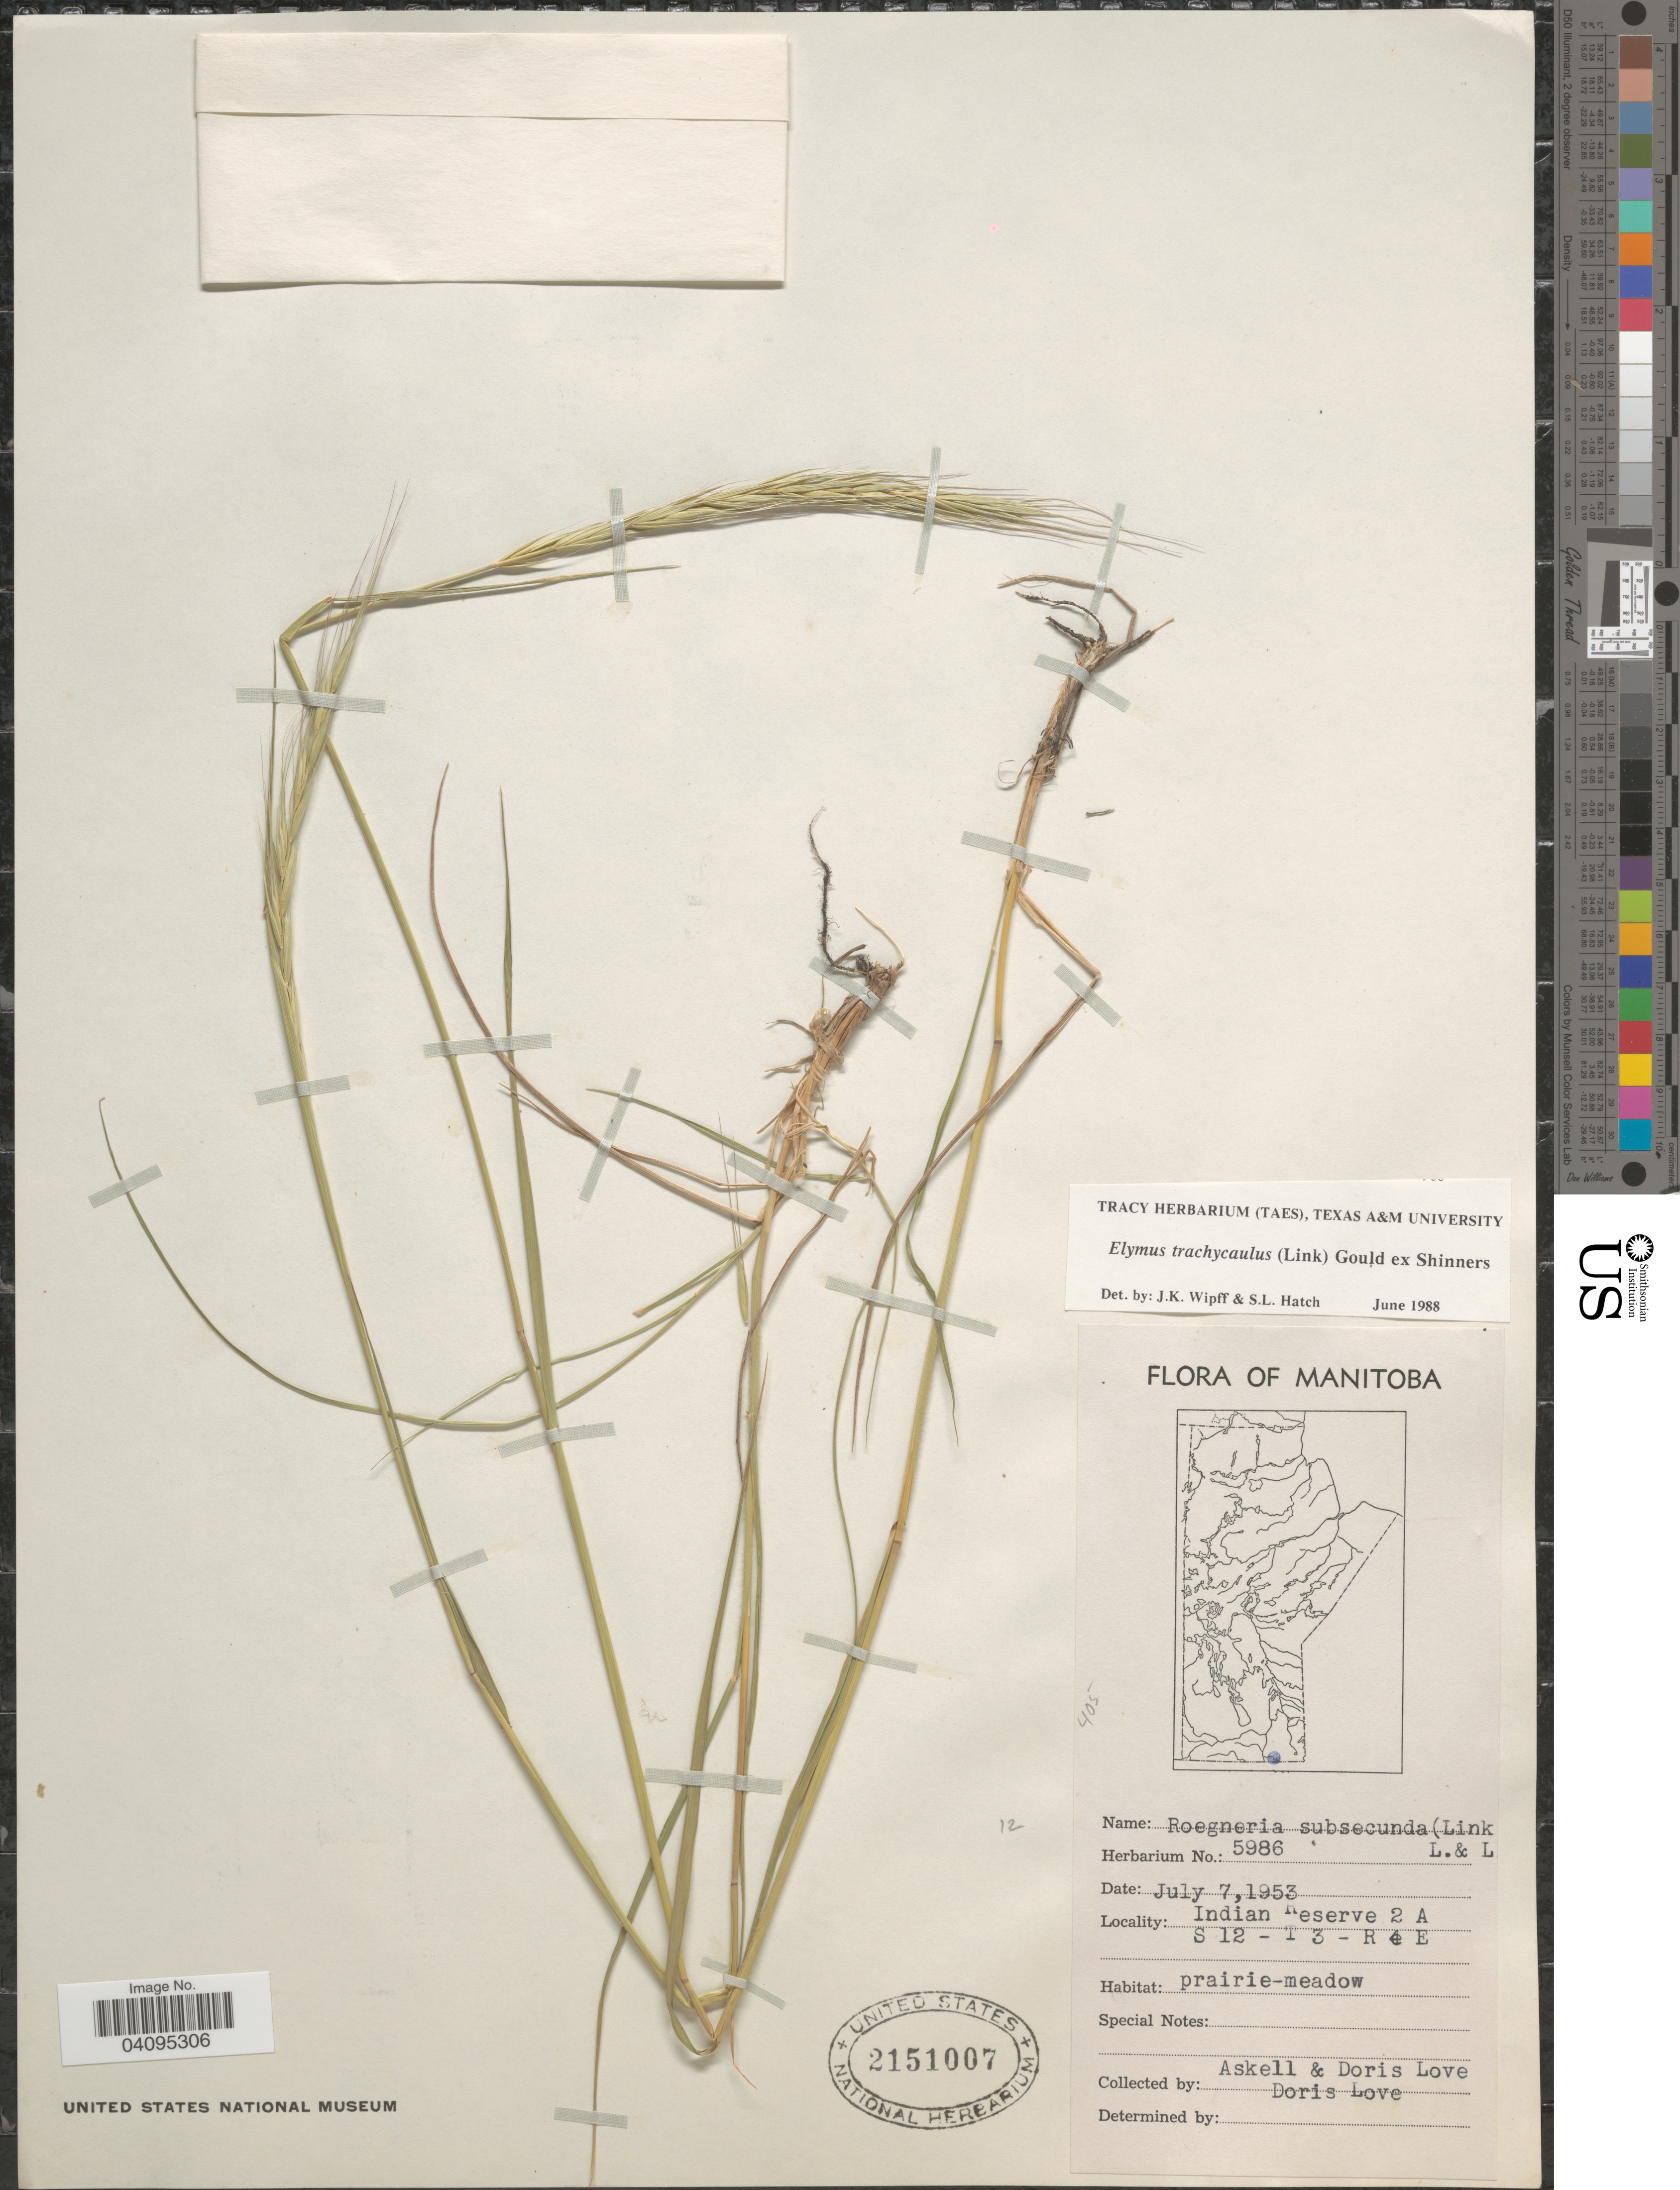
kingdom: Plantae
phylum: Tracheophyta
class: Liliopsida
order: Poales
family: Poaceae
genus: Elymus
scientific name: Elymus trachycaulus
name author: (Link) Gould ex Shinners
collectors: Á. Löve & D. Löve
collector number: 5986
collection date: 1953-07-07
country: Canada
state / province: Manitoba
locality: Indian Reserve 2 A. S 12 - T 3 - R 4 E. Prairie-meadow.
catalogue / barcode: US 2151007